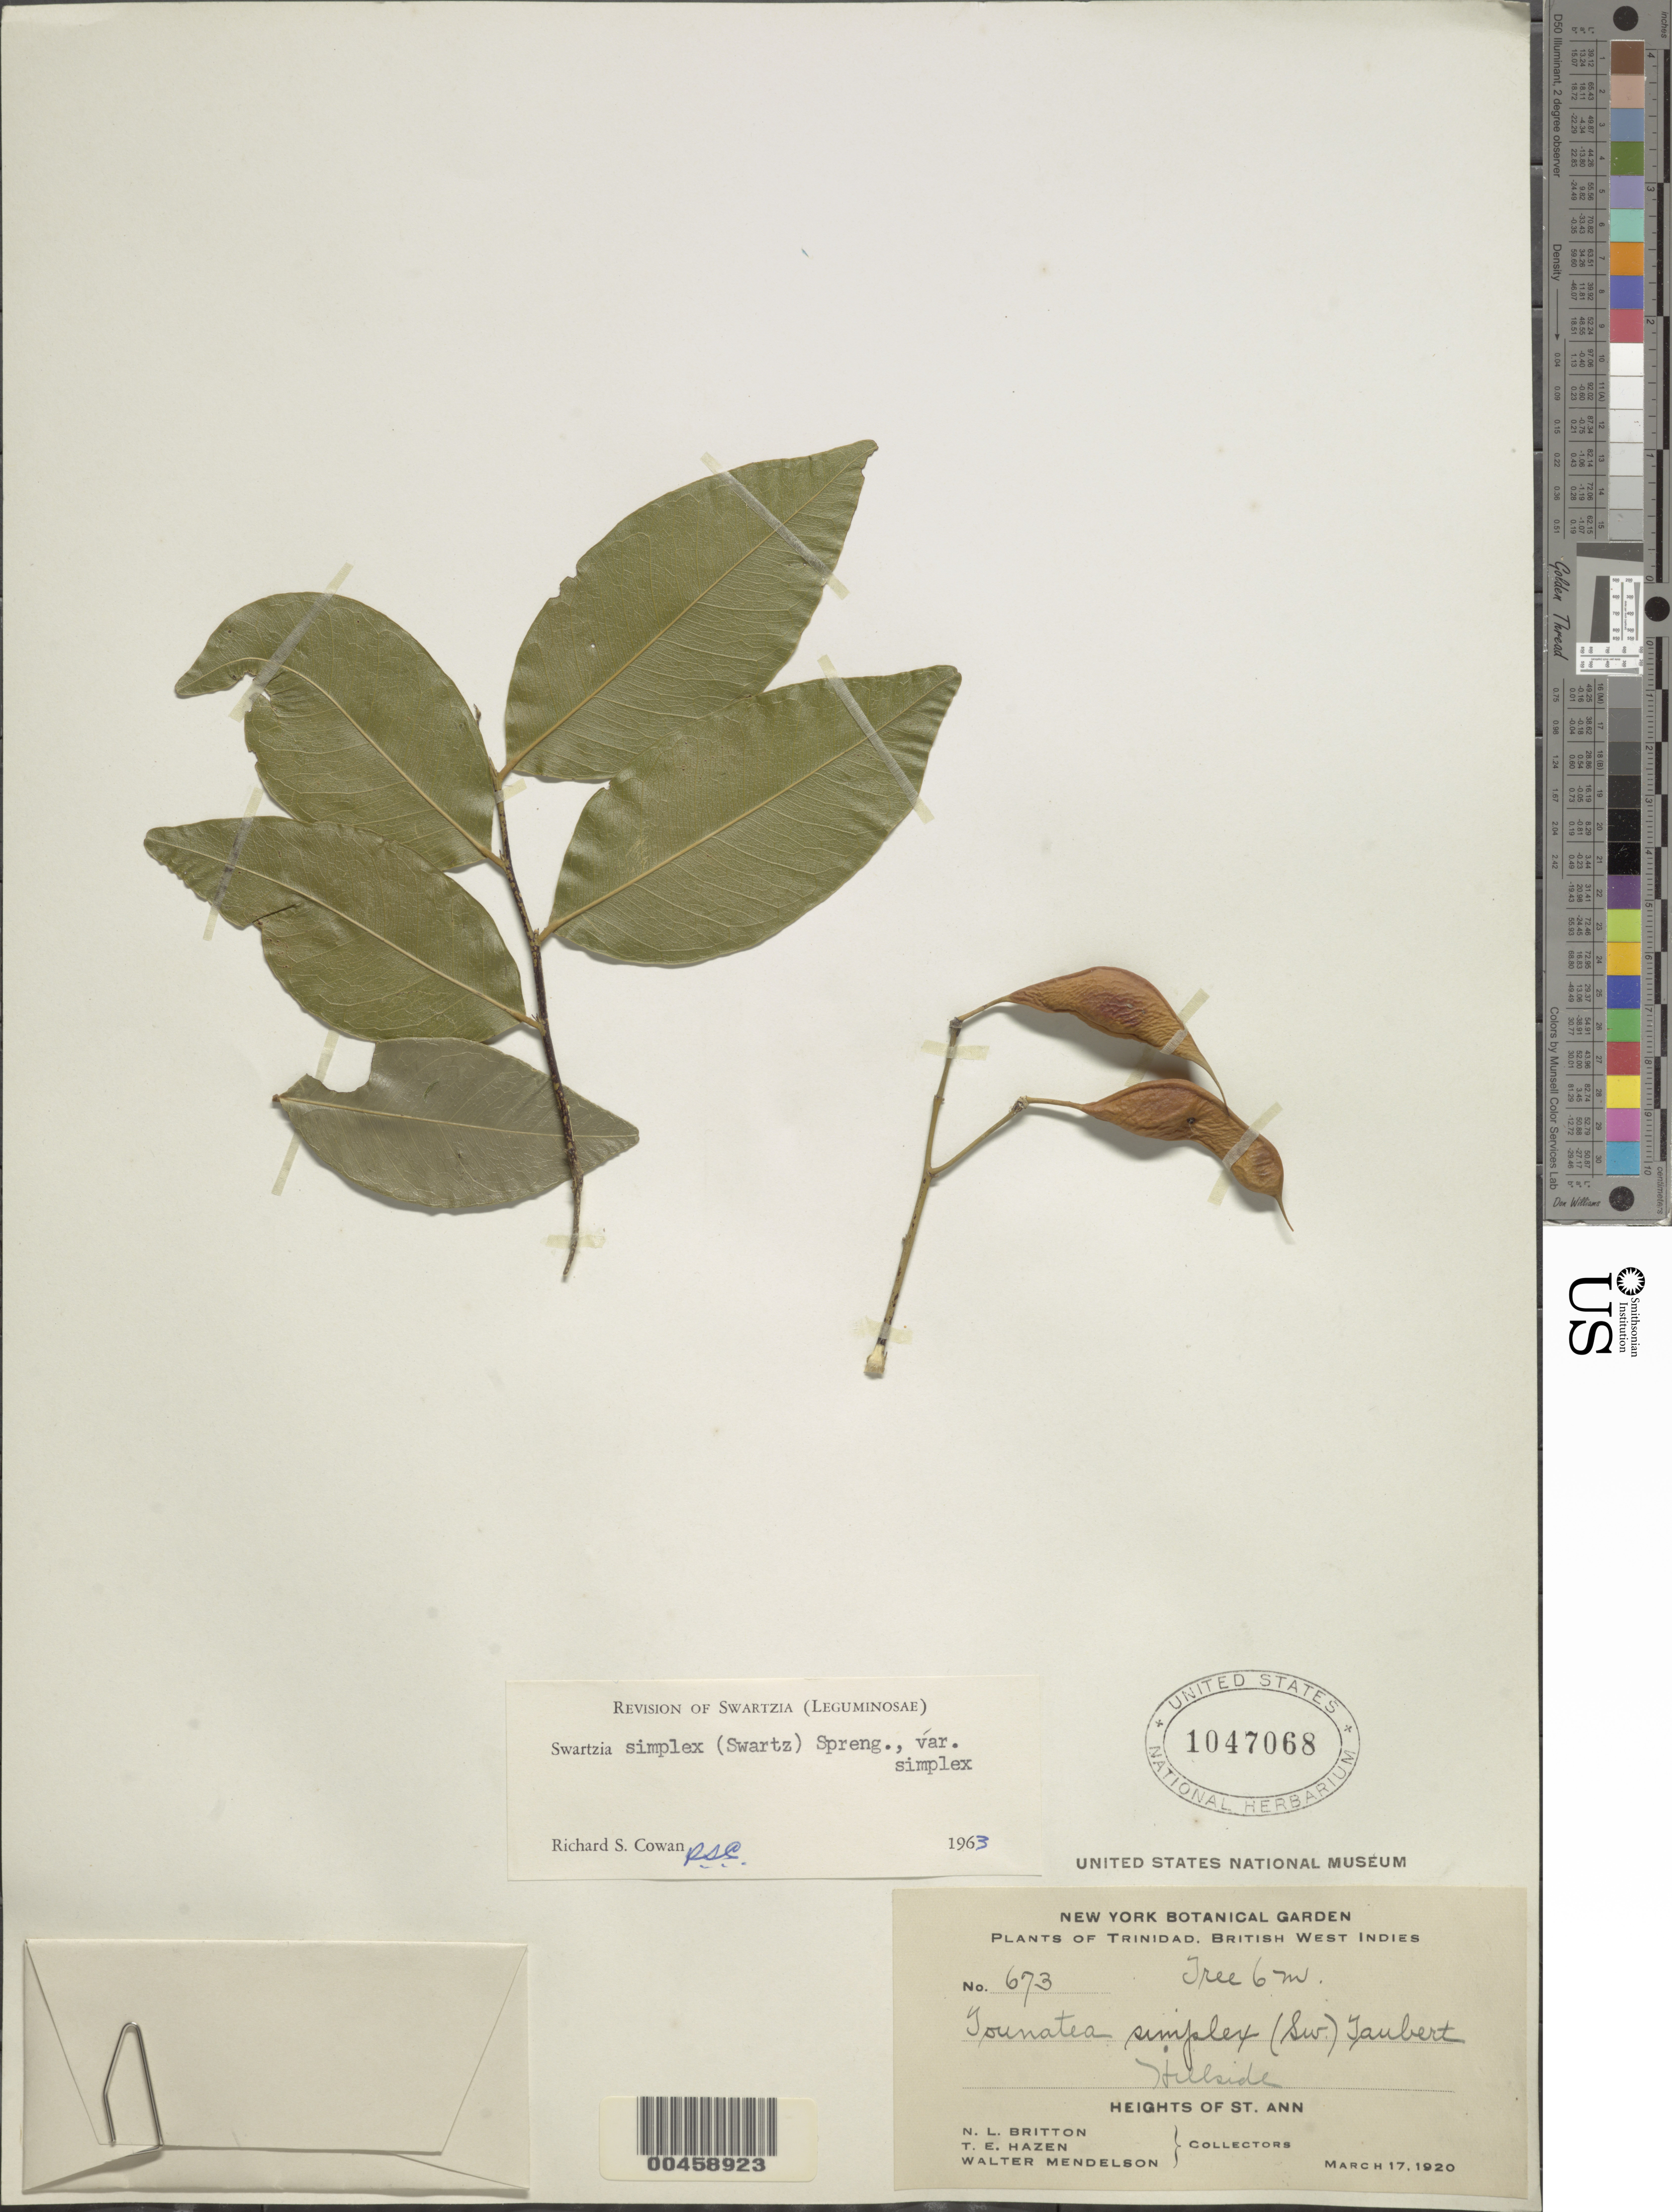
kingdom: Plantae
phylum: Tracheophyta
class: Magnoliopsida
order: Fabales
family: Fabaceae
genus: Swartzia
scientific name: Swartzia simplex var. simplex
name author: (Sw.) Spreng.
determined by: Cowan, R. S.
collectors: N. Britton, T. E. Hazen & W. Mendelson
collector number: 673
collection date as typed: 17 Mar 1920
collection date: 1920-03-17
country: Trinidad and Tobago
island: Trinidad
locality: Heights of st ann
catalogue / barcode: US 1047068